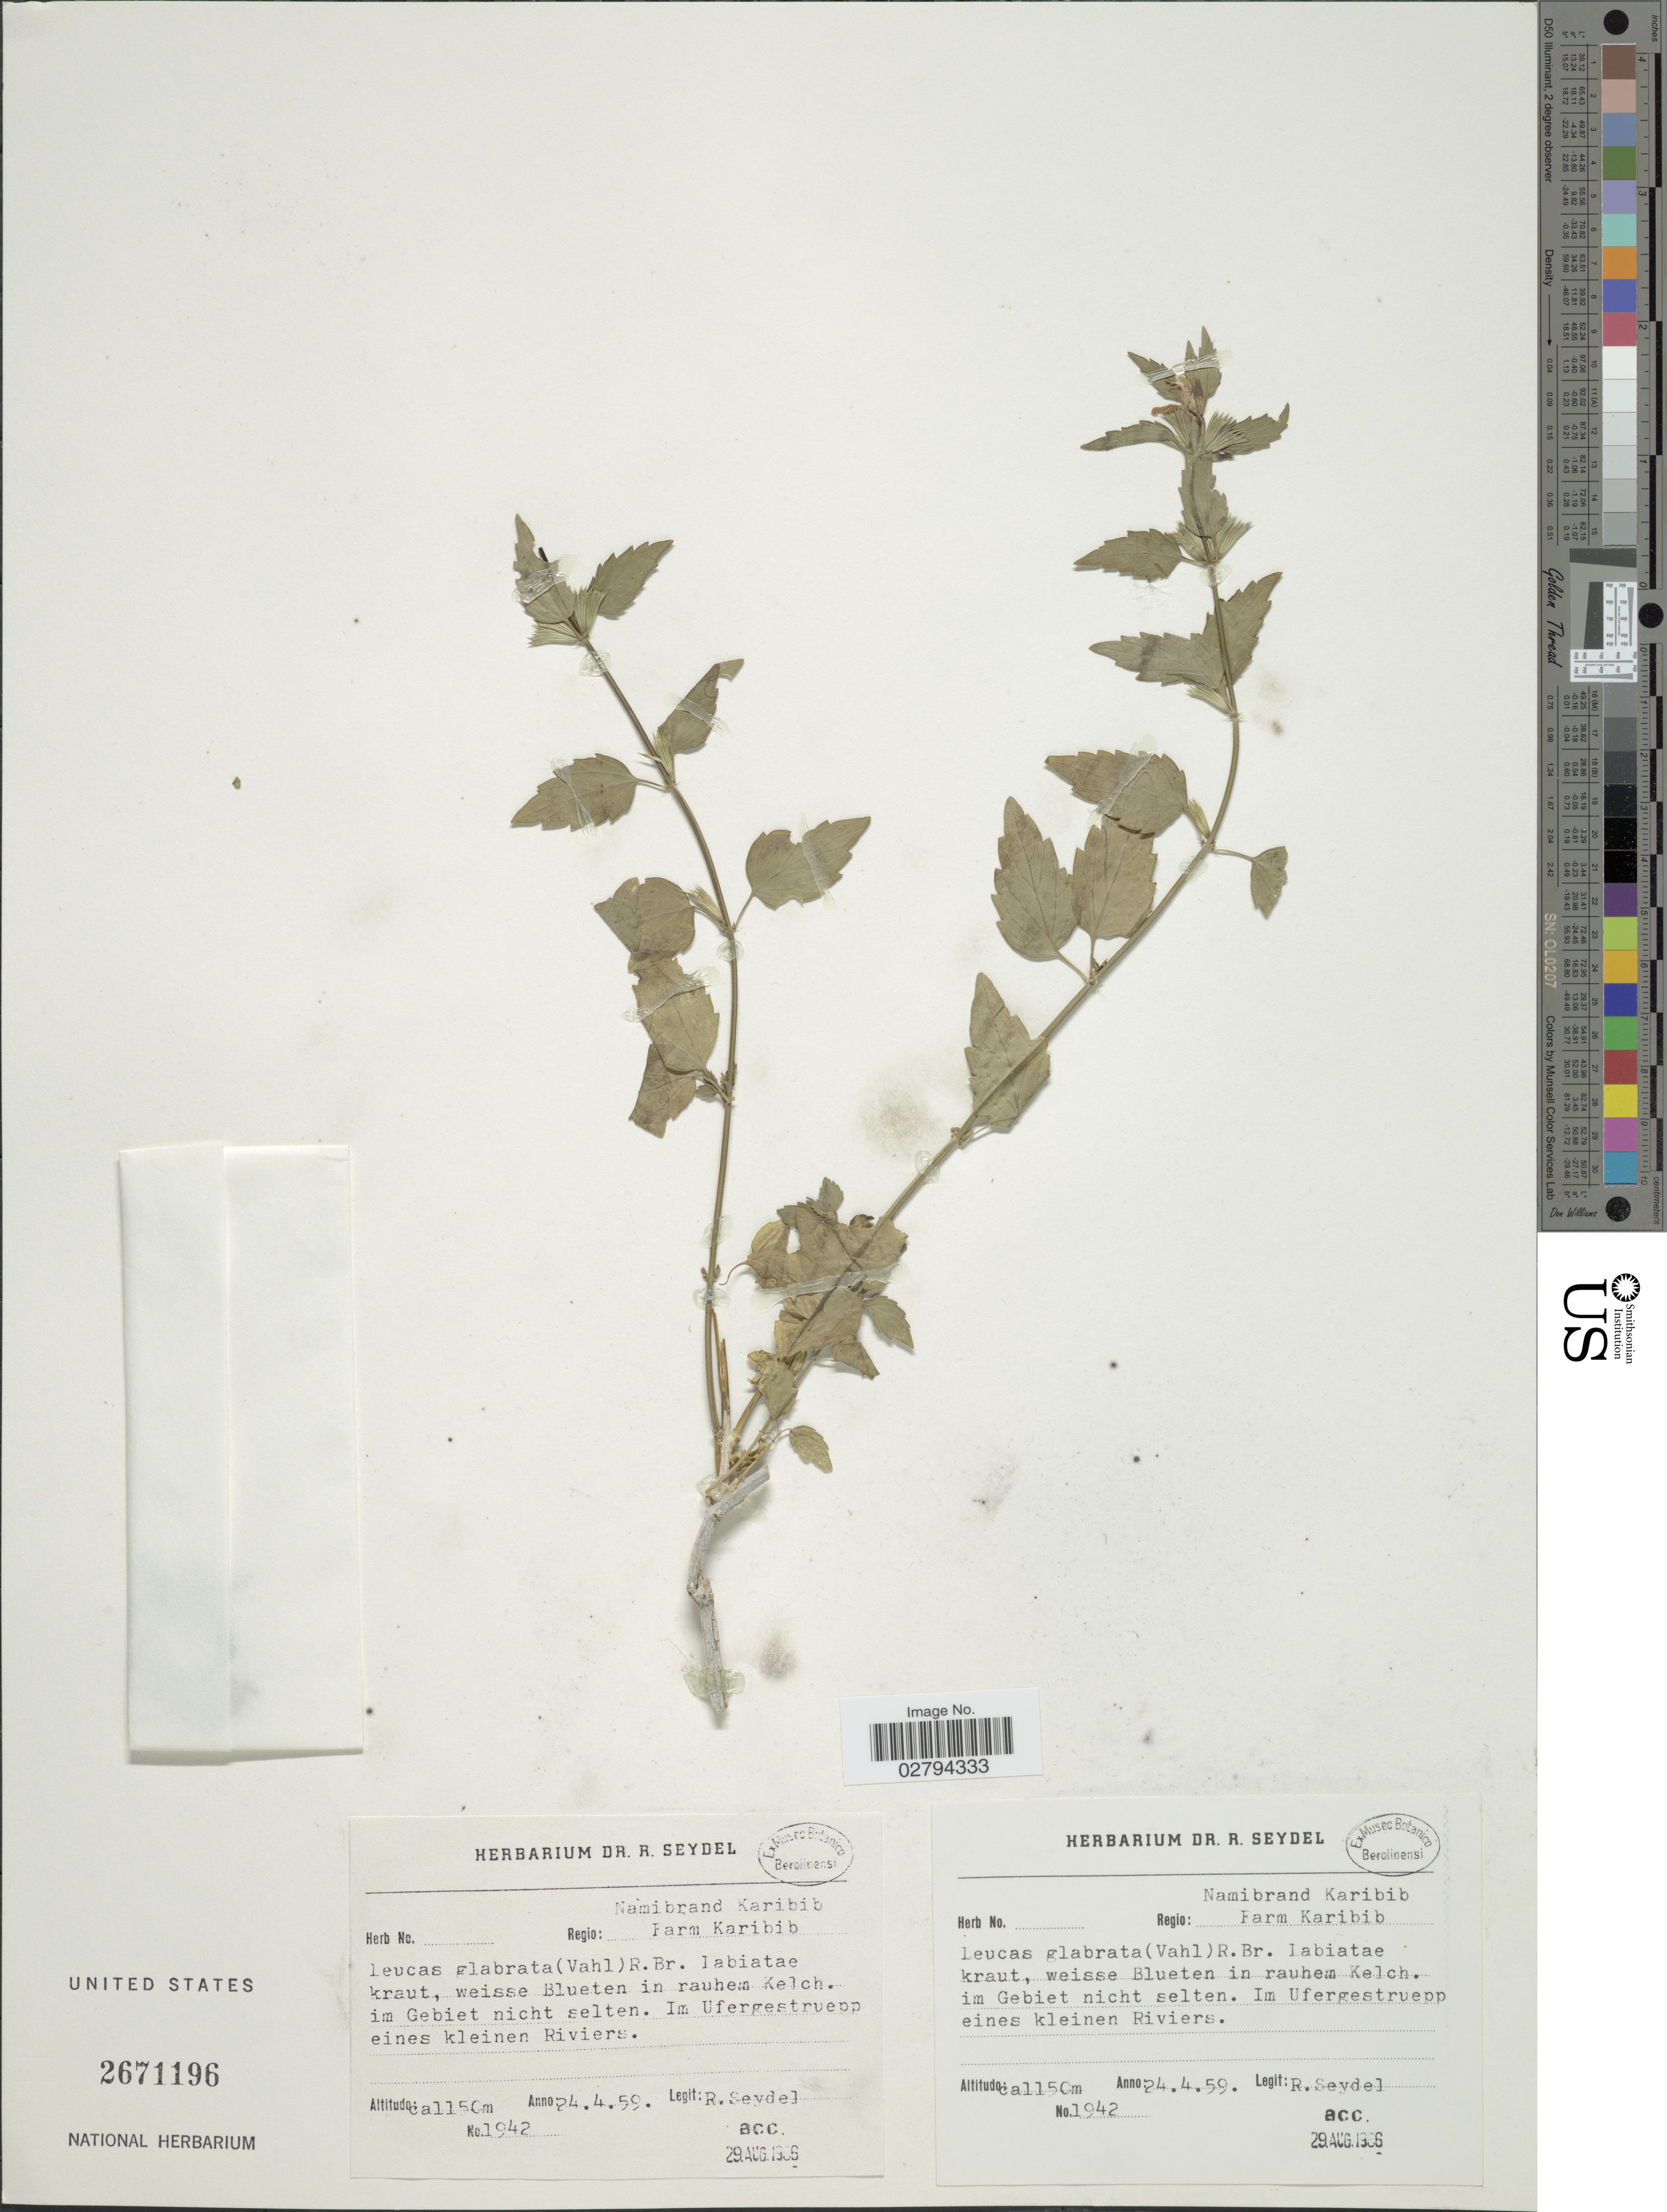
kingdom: Plantae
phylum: Tracheophyta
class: Magnoliopsida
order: Lamiales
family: Lamiaceae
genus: Leucas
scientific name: Leucas glabrata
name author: (Vahl) Sm.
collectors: R. Seydel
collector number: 1942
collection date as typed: Transcribed d/m/y: 24/4/59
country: Namibia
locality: Regio: Namibrand Karibib. Farm Karibib. im Gebiet nicht selten. Im Ufergestruepp eines kleinen Riviers.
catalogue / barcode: US 2671196